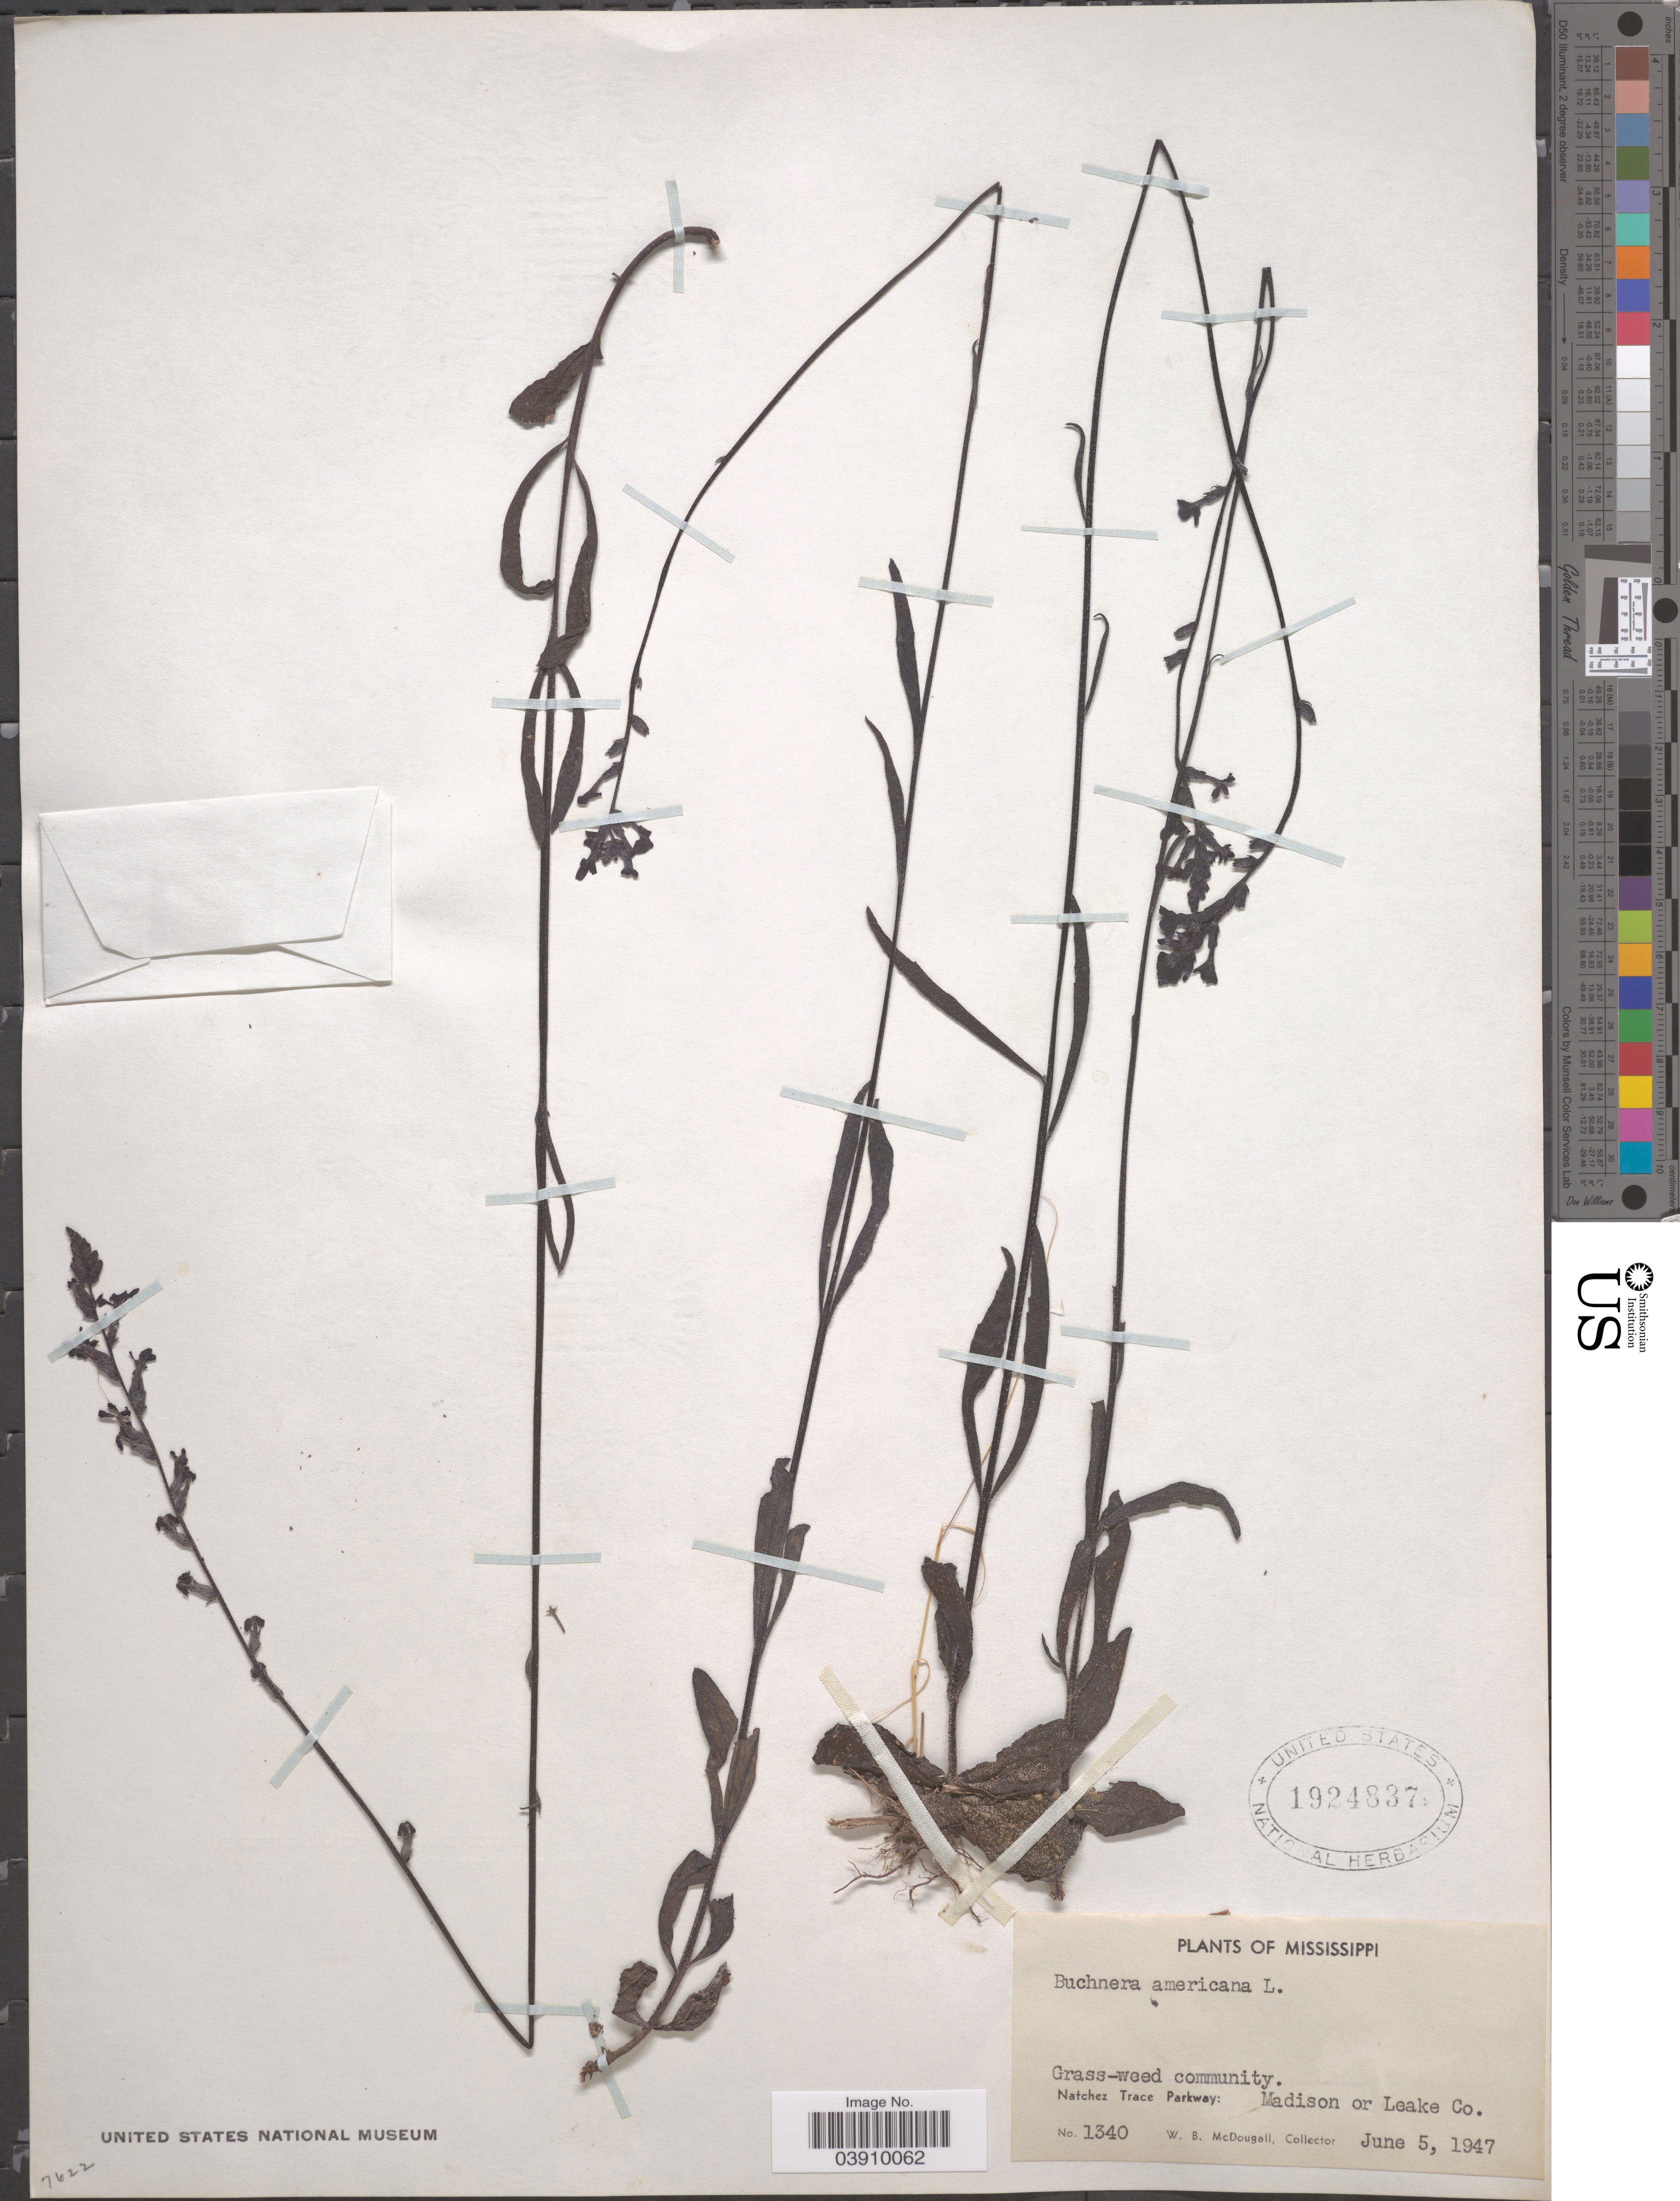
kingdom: Plantae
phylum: Tracheophyta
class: Magnoliopsida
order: Lamiales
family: Orobanchaceae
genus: Buchnera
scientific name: Buchnera americana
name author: L.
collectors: W. B. McDougall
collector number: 1340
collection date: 1947-06-05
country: United States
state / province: Mississippi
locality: Natchez Trace Parkway: Madison or Leake Co.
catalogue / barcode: US 1924837